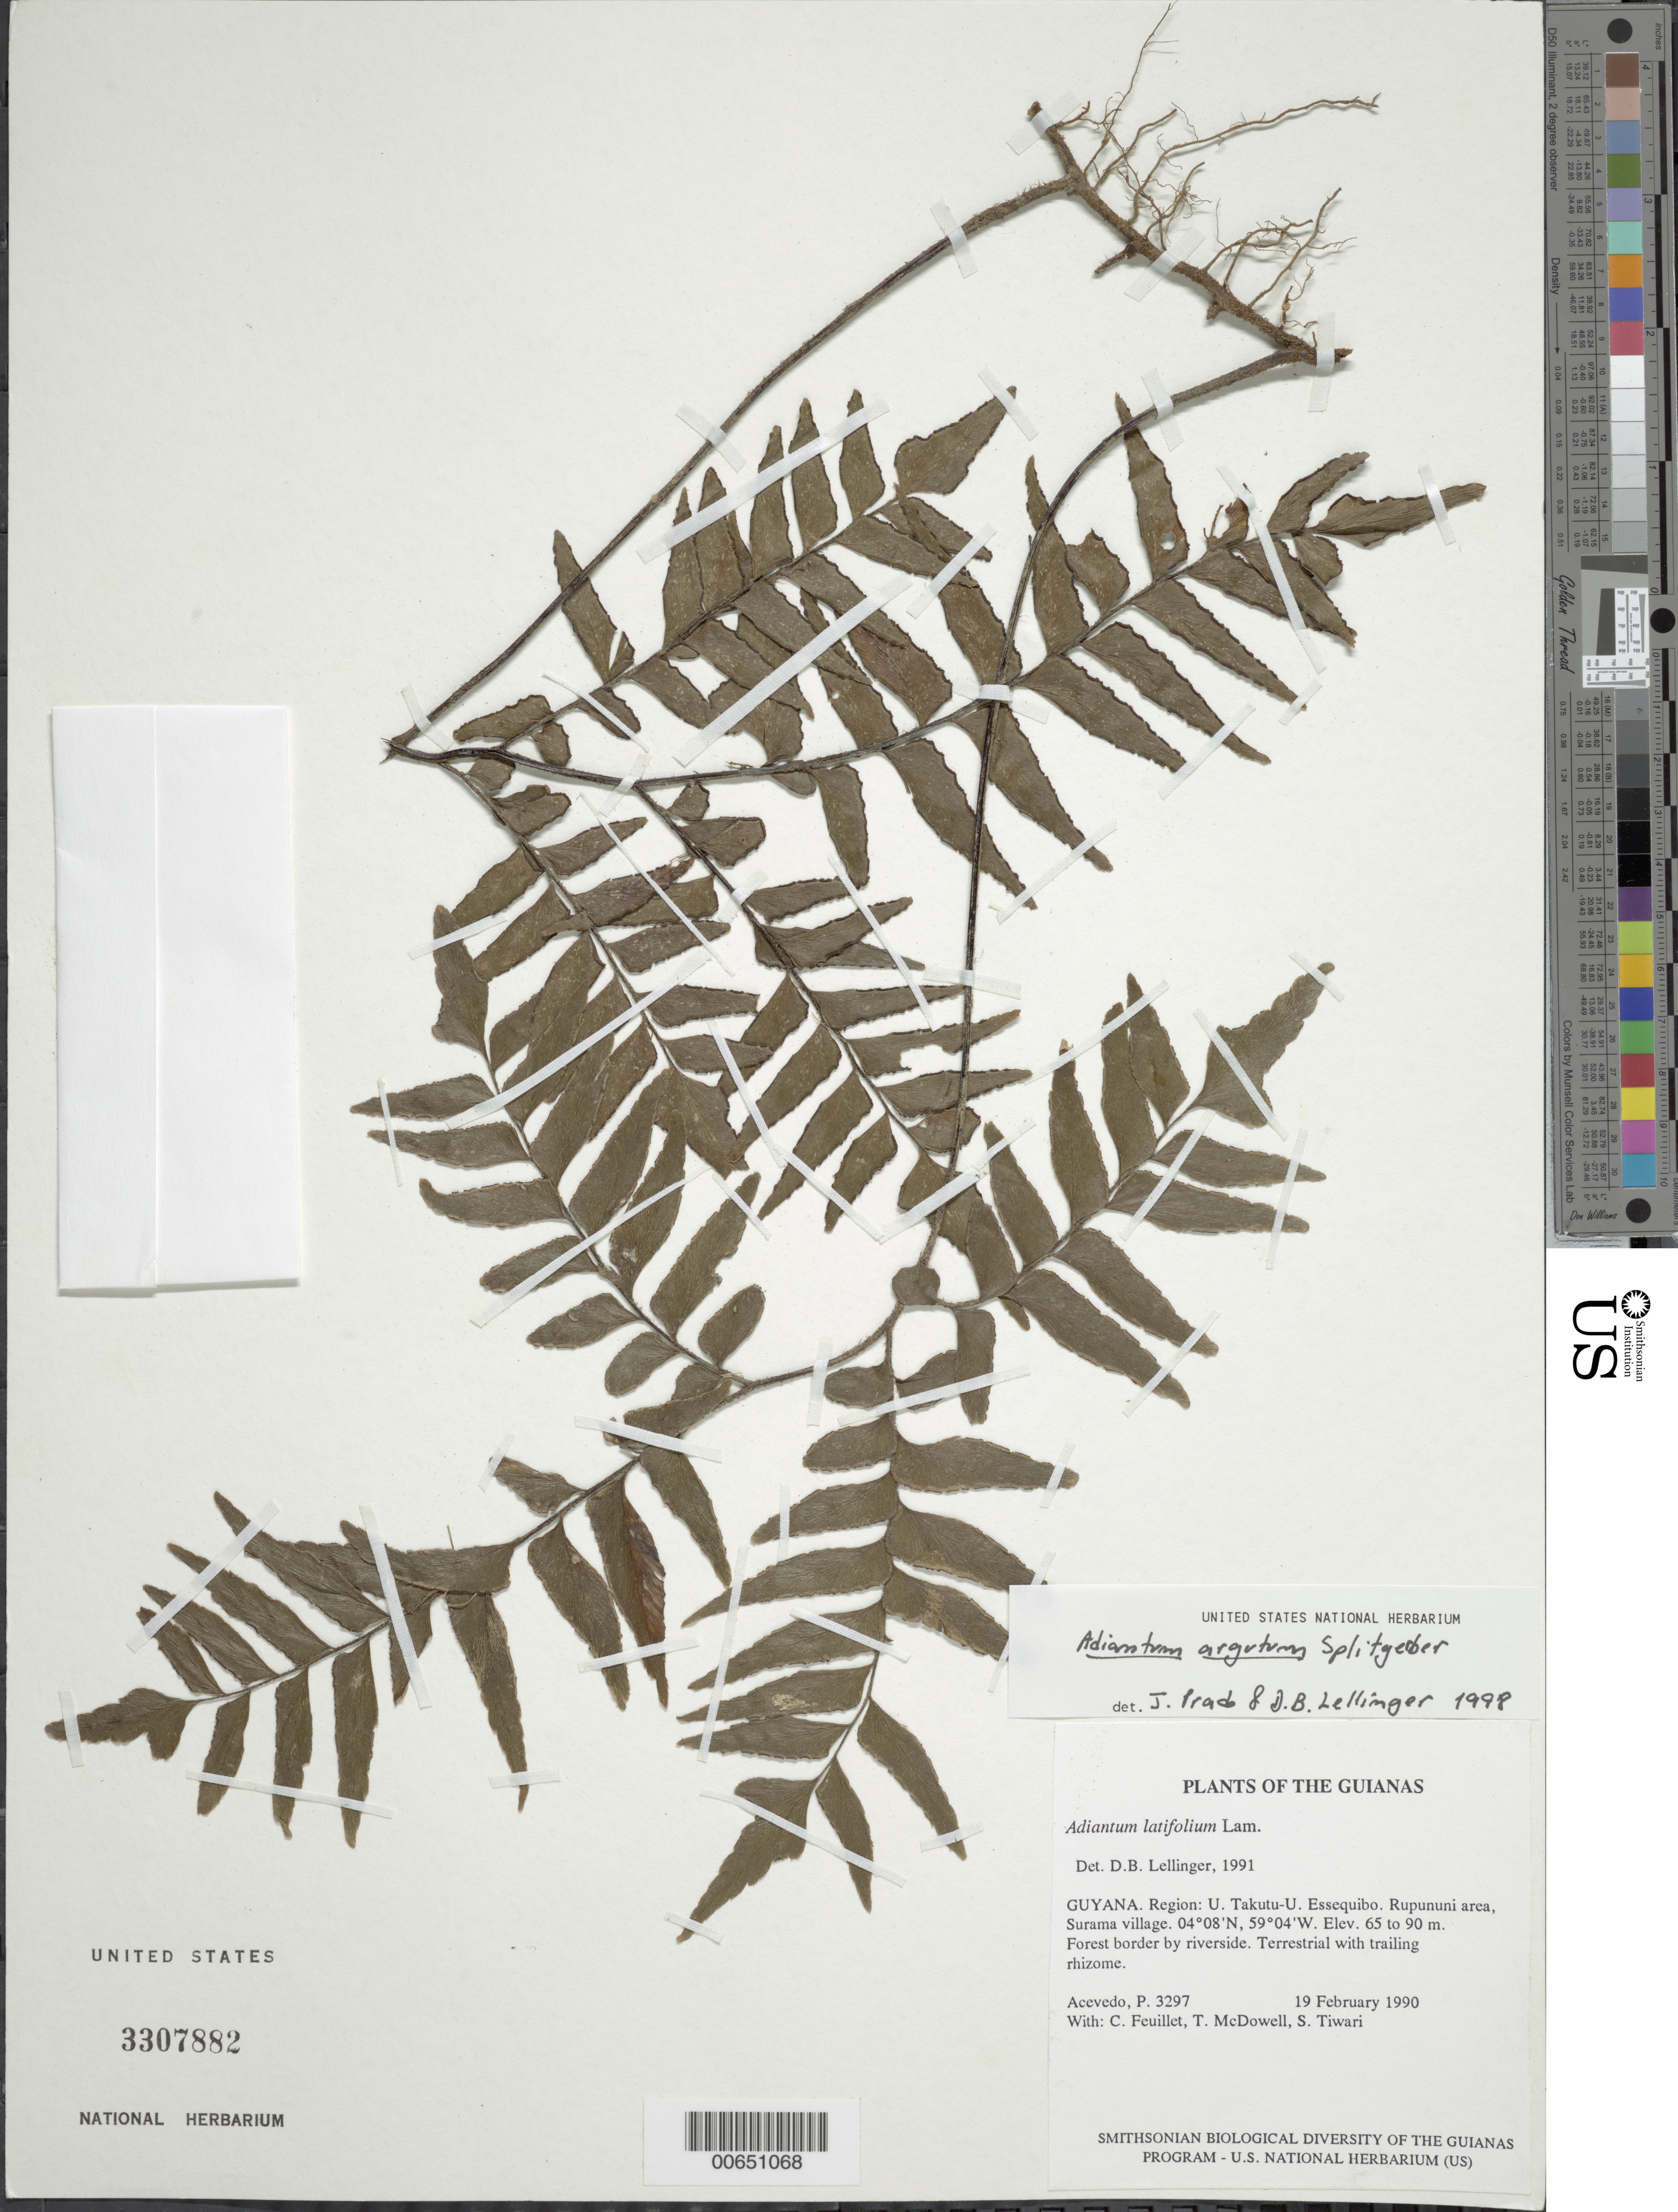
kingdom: Plantae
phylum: Tracheophyta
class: Polypodiopsida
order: Polypodiales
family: Pteridaceae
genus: Adiantum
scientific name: Adiantum argutum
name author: Splitg.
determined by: Prado, J.; Lellinger, D. B.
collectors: P. Acevedo-Rodr., C. Feuillet, T. McDowell & S. Tiwari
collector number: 3297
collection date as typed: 19 Feb 1990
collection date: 1990-02-19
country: Guyana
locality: U. Takutu - U. Essequibo. Rupununi area, Surama village.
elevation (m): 65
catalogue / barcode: US 3307882